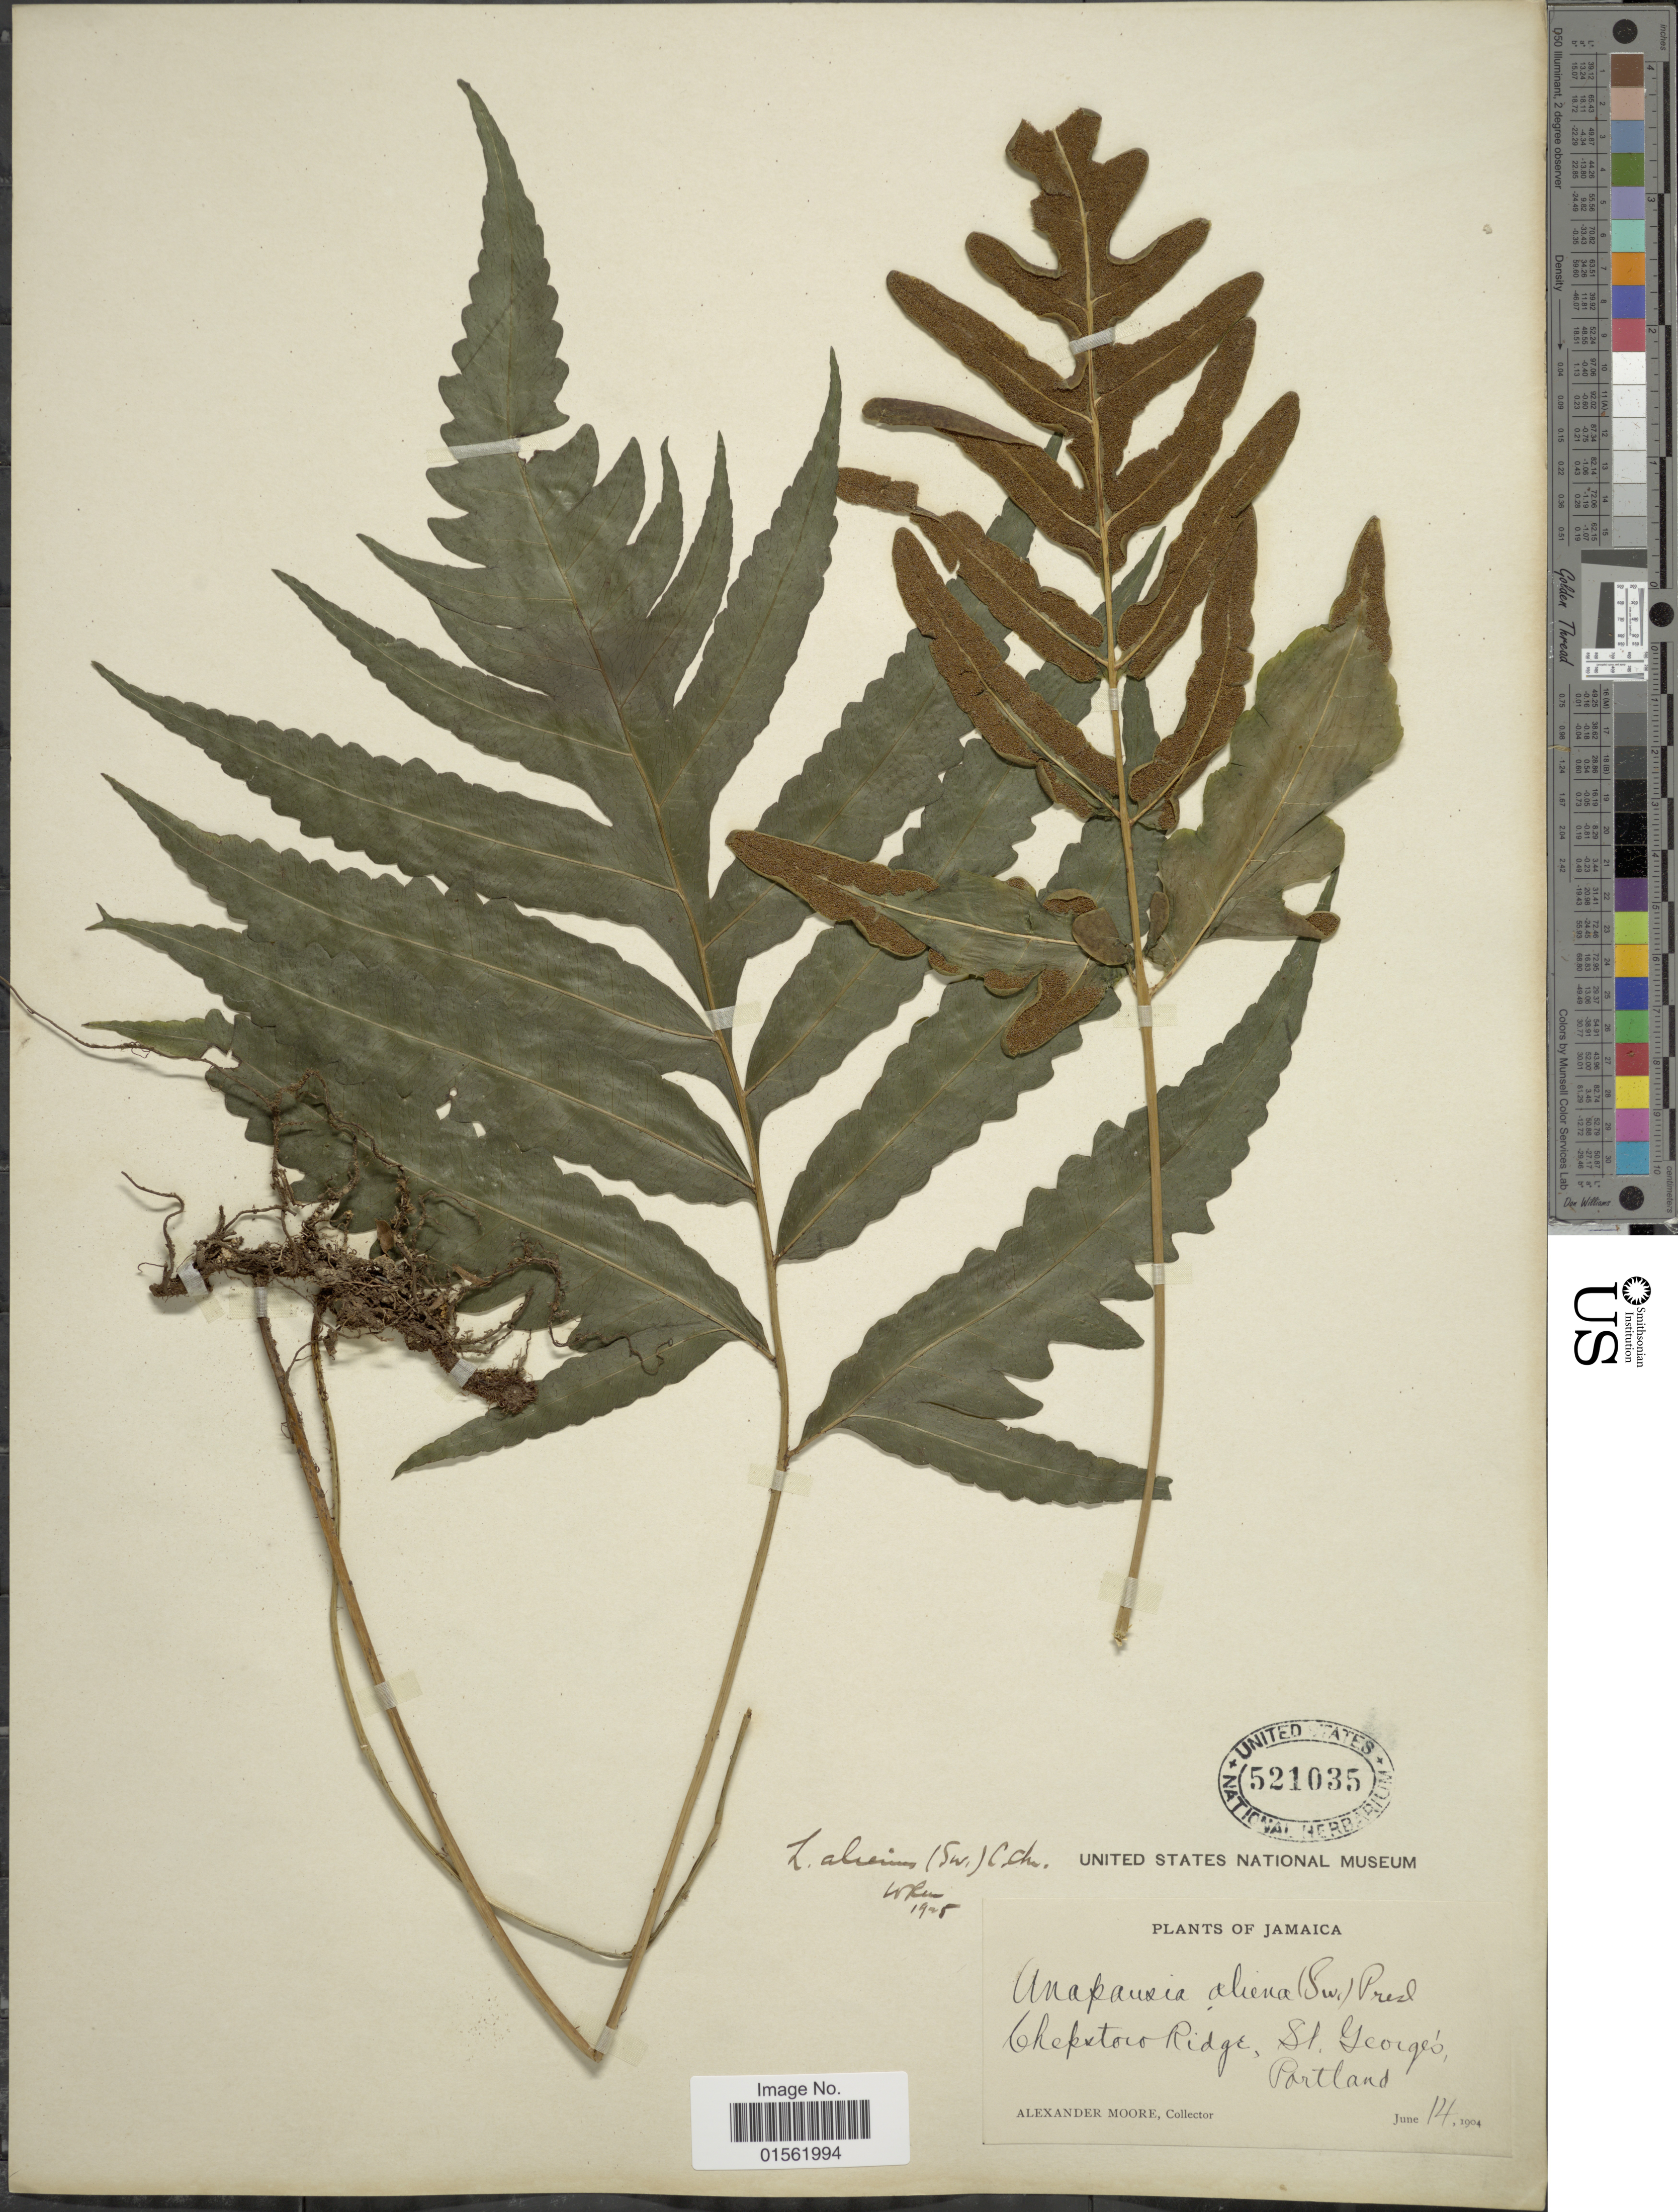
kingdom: Plantae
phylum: Tracheophyta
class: Polypodiopsida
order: Polypodiales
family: Dryopteridaceae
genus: Bolbitis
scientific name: Bolbitis aliena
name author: (Sw.) Alston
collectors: A. Moore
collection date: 1904-06-14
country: Jamaica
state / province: Portland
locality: Chepstow Ridge, St. George's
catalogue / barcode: US 521035